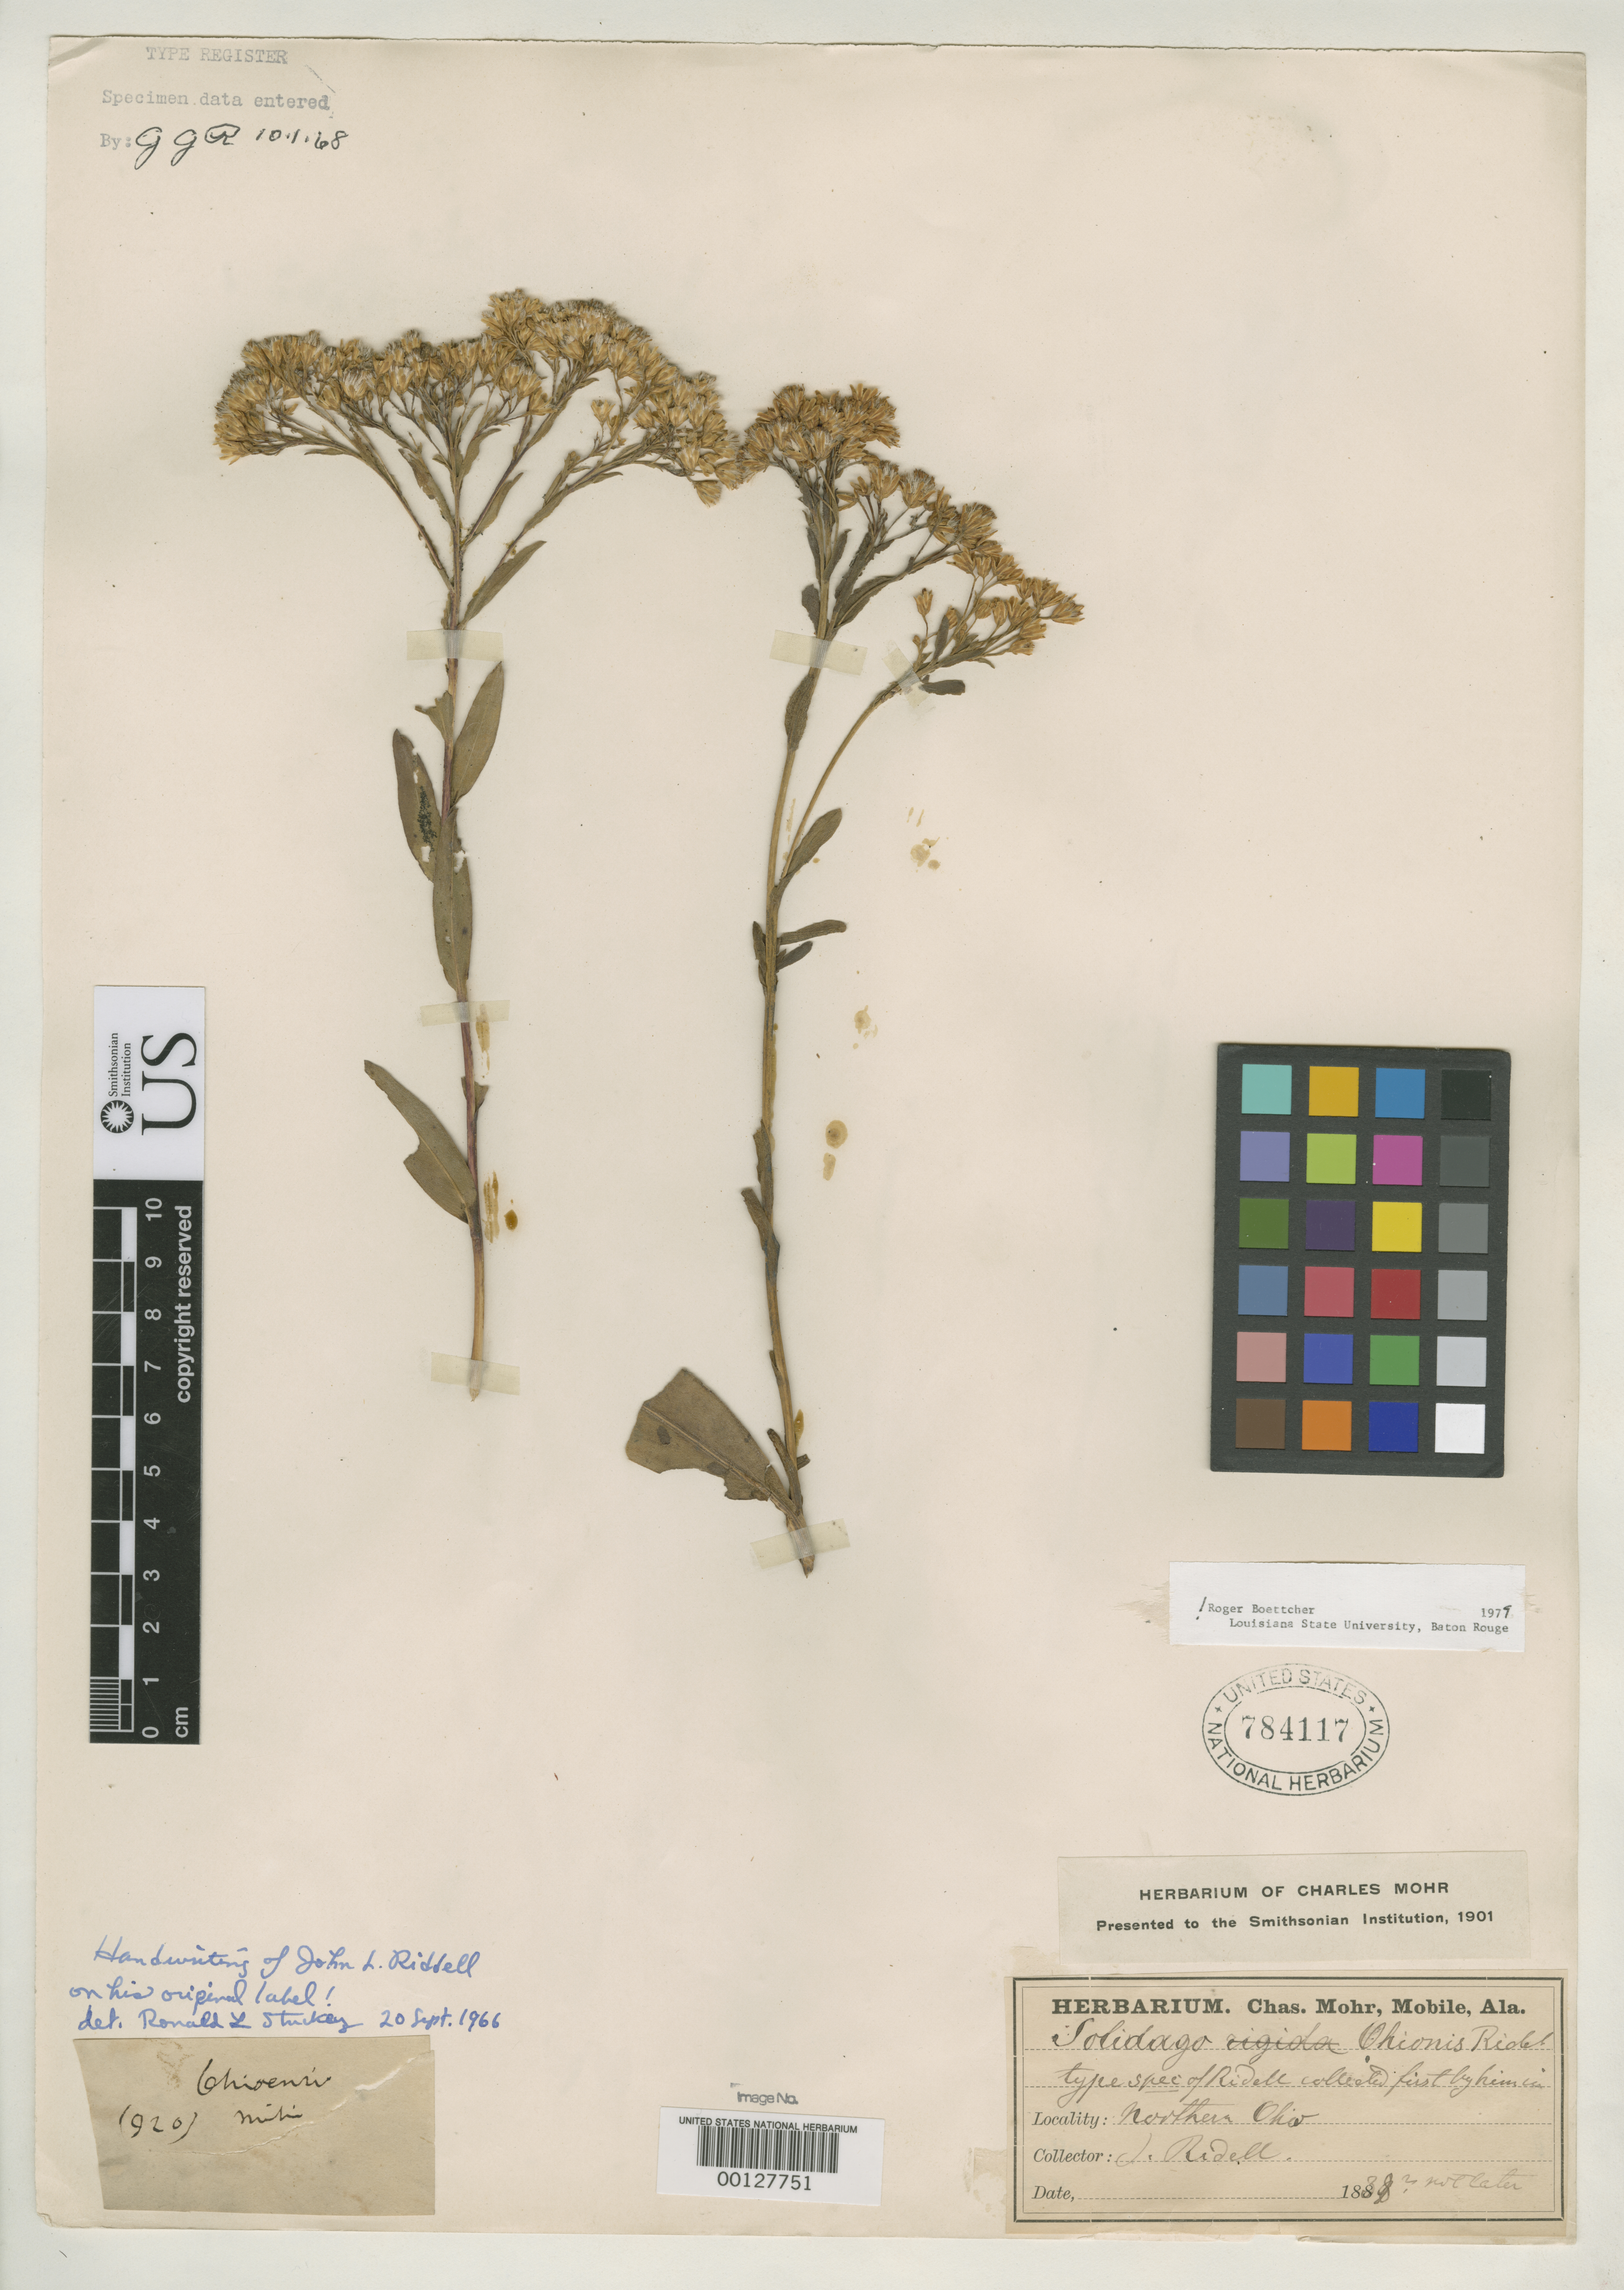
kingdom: Plantae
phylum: Tracheophyta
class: Magnoliopsida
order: Asterales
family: Asteraceae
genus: Solidago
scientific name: Solidago ohioensis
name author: Riddell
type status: Type Collection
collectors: J. Riddell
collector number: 920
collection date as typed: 1889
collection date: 1889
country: United States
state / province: Ohio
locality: Northern Ohio.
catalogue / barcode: US 784117